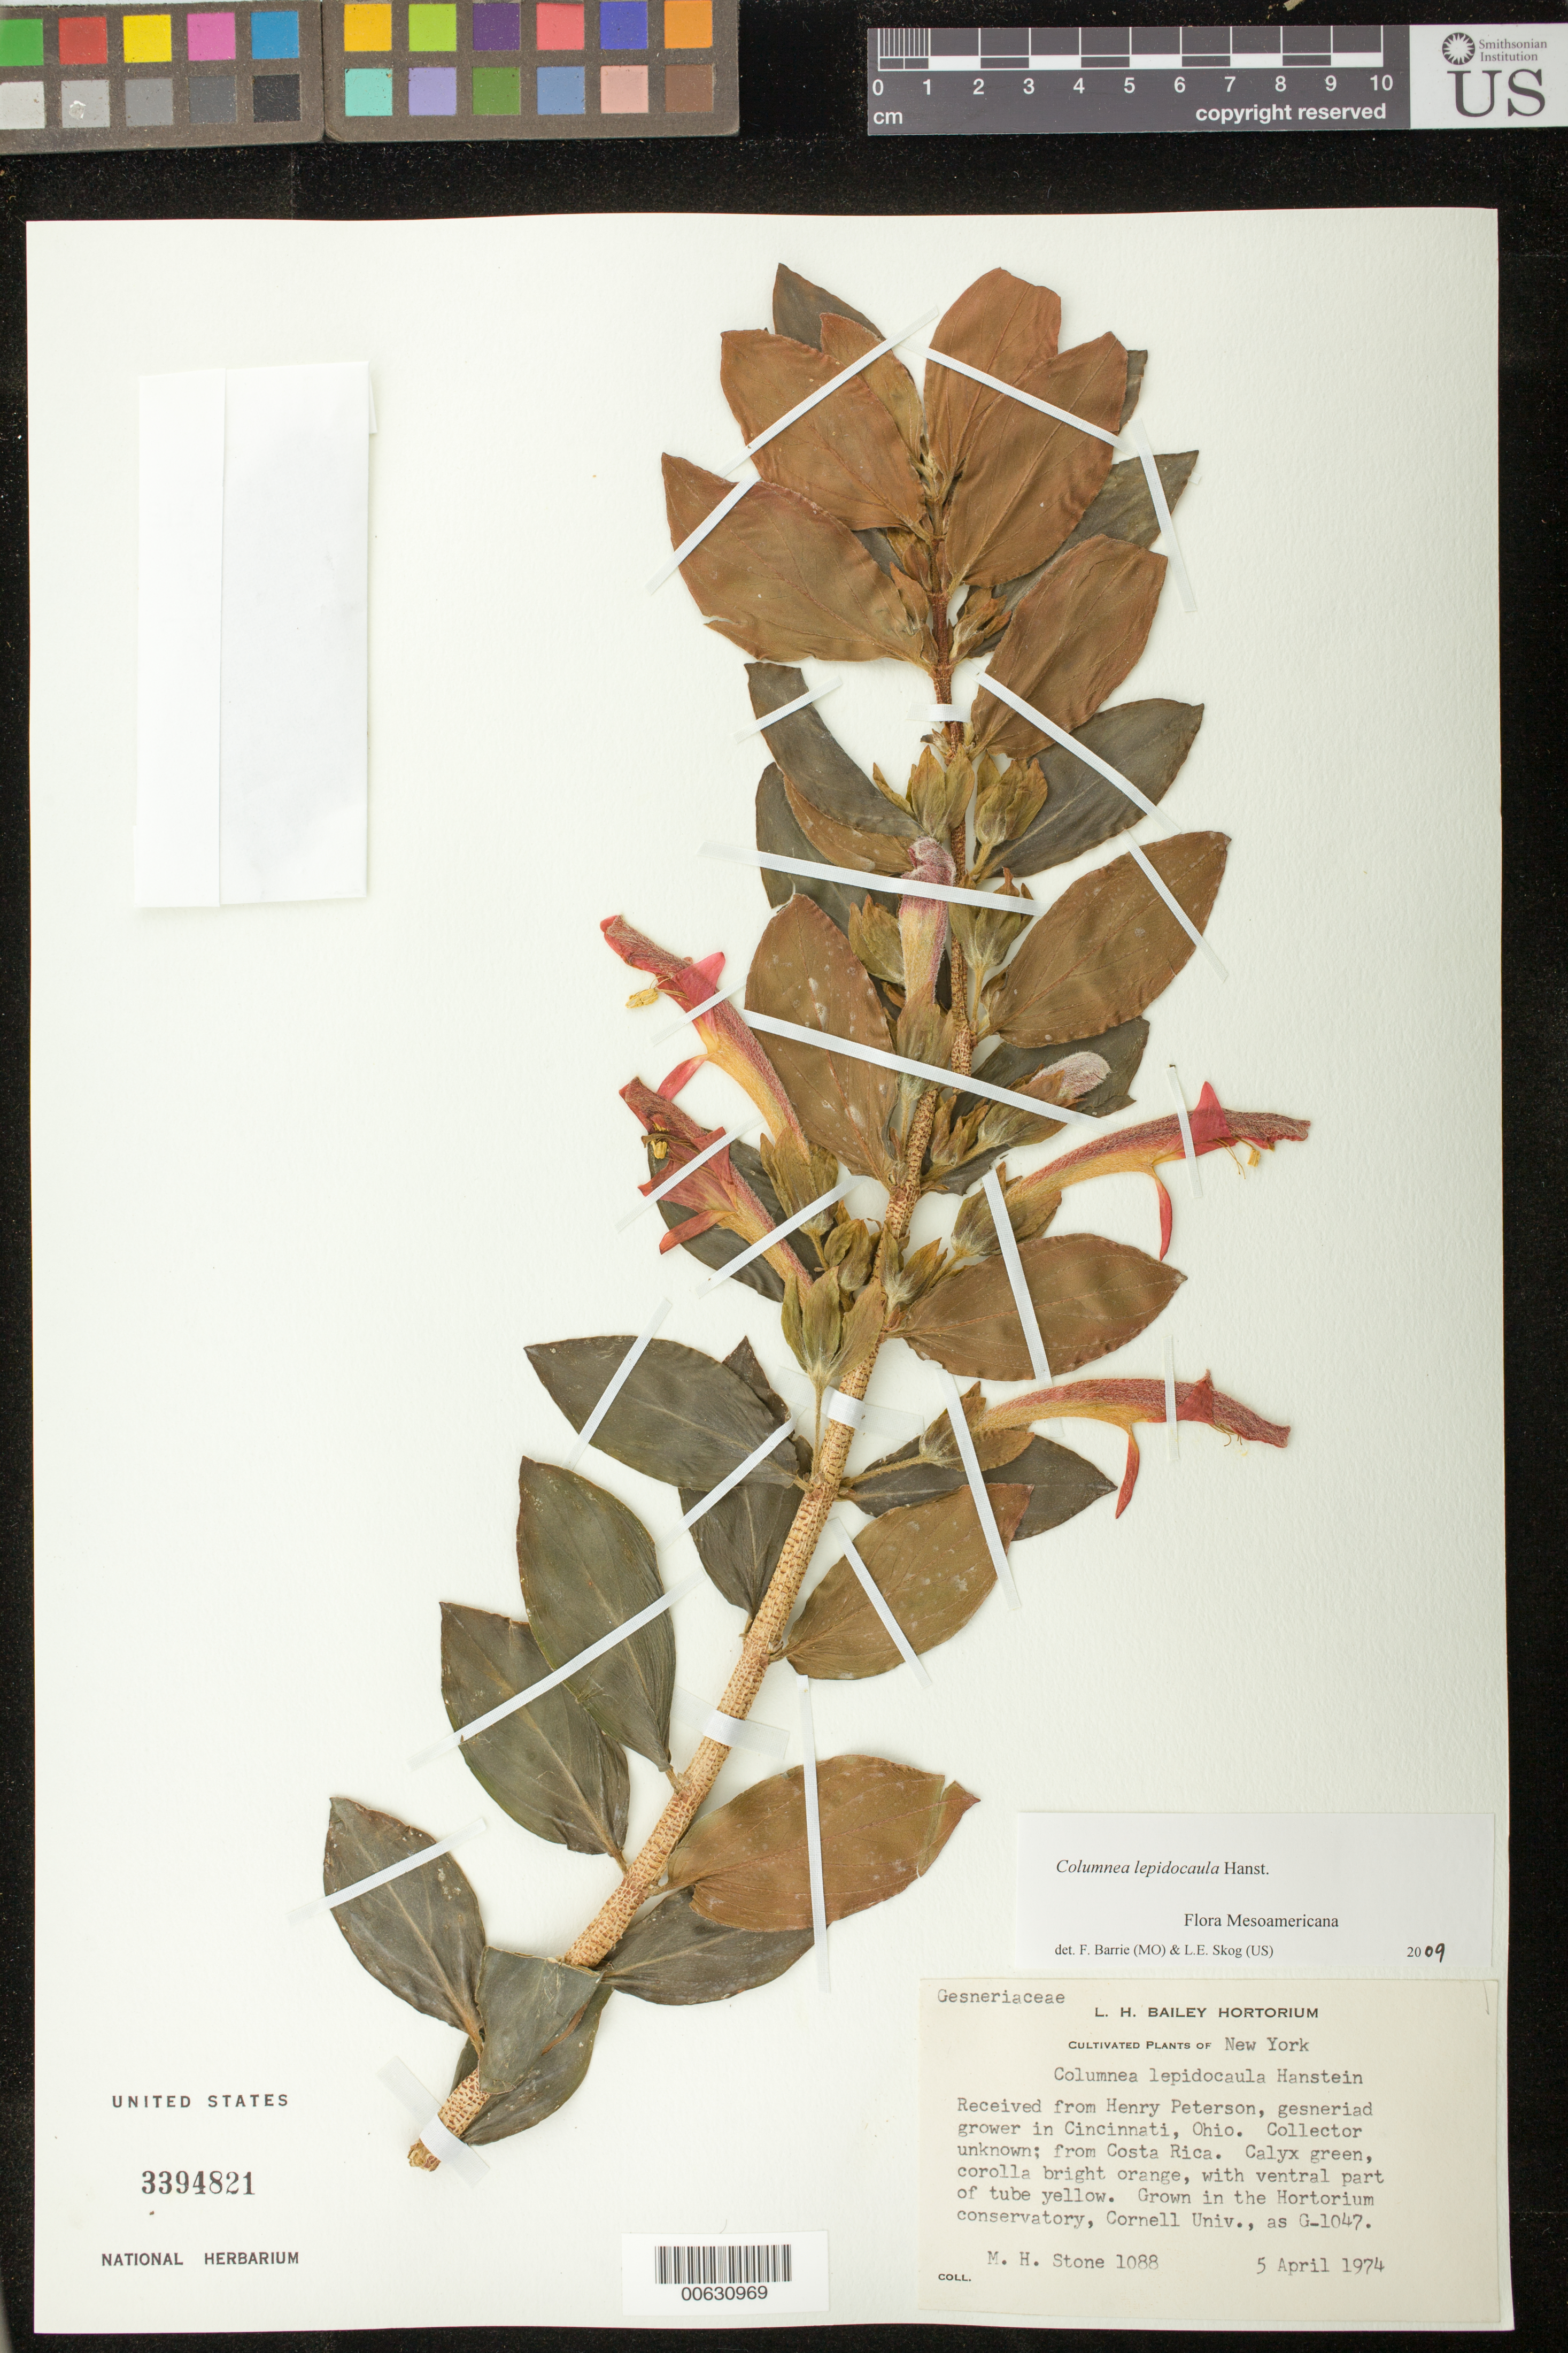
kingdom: Plantae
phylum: Tracheophyta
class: Magnoliopsida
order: Lamiales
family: Gesneriaceae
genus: Columnea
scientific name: Columnea lepidocaula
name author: Hanst.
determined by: Skog, Laurence E.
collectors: M. Stone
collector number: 1088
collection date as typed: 05 Apr 1974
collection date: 1974-04-05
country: Costa Rica (?)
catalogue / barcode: US 3394821